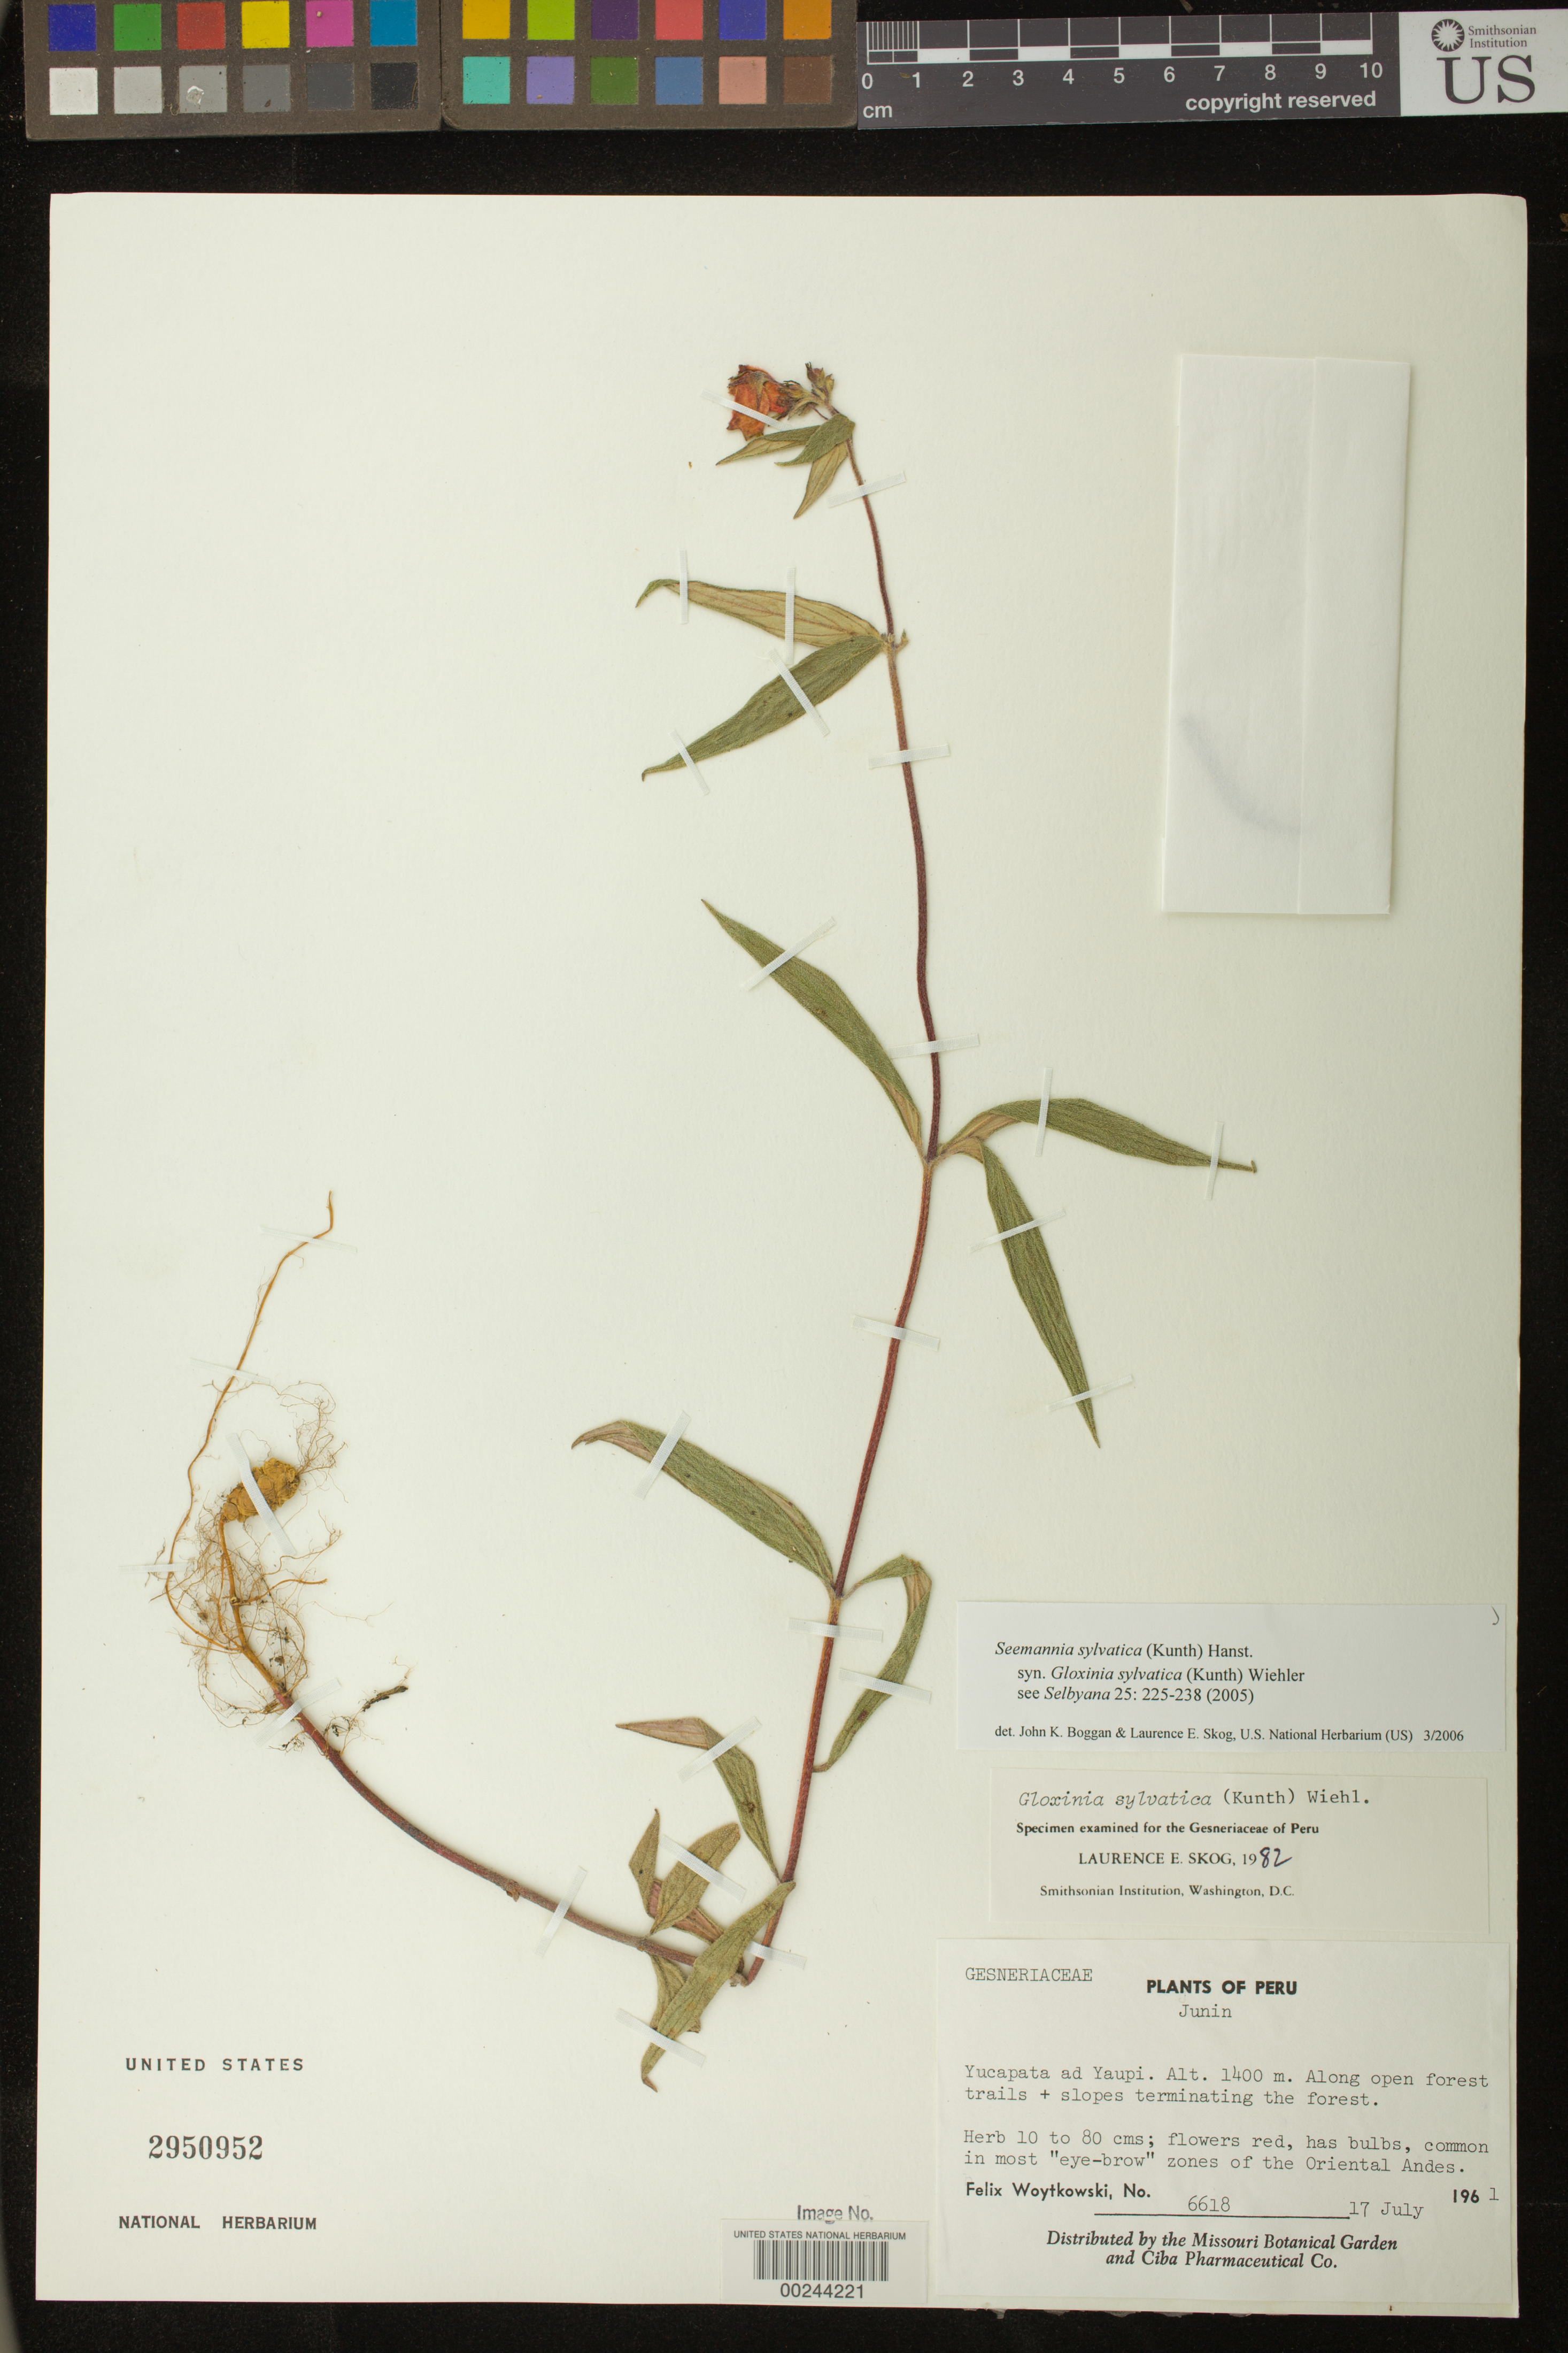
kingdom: Plantae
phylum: Tracheophyta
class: Magnoliopsida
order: Lamiales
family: Gesneriaceae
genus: Seemannia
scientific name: Seemannia sylvatica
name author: (Kunth) Hanst.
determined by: Boggan, J. K.; Skog, L. E.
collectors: F. Woytkowski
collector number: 6618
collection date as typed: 17 Jul 1961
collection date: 1961-07-17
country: Peru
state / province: Junín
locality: Yucapata ad Yaupi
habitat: Along open forest trails and slopes terminating the forest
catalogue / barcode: US 2950952